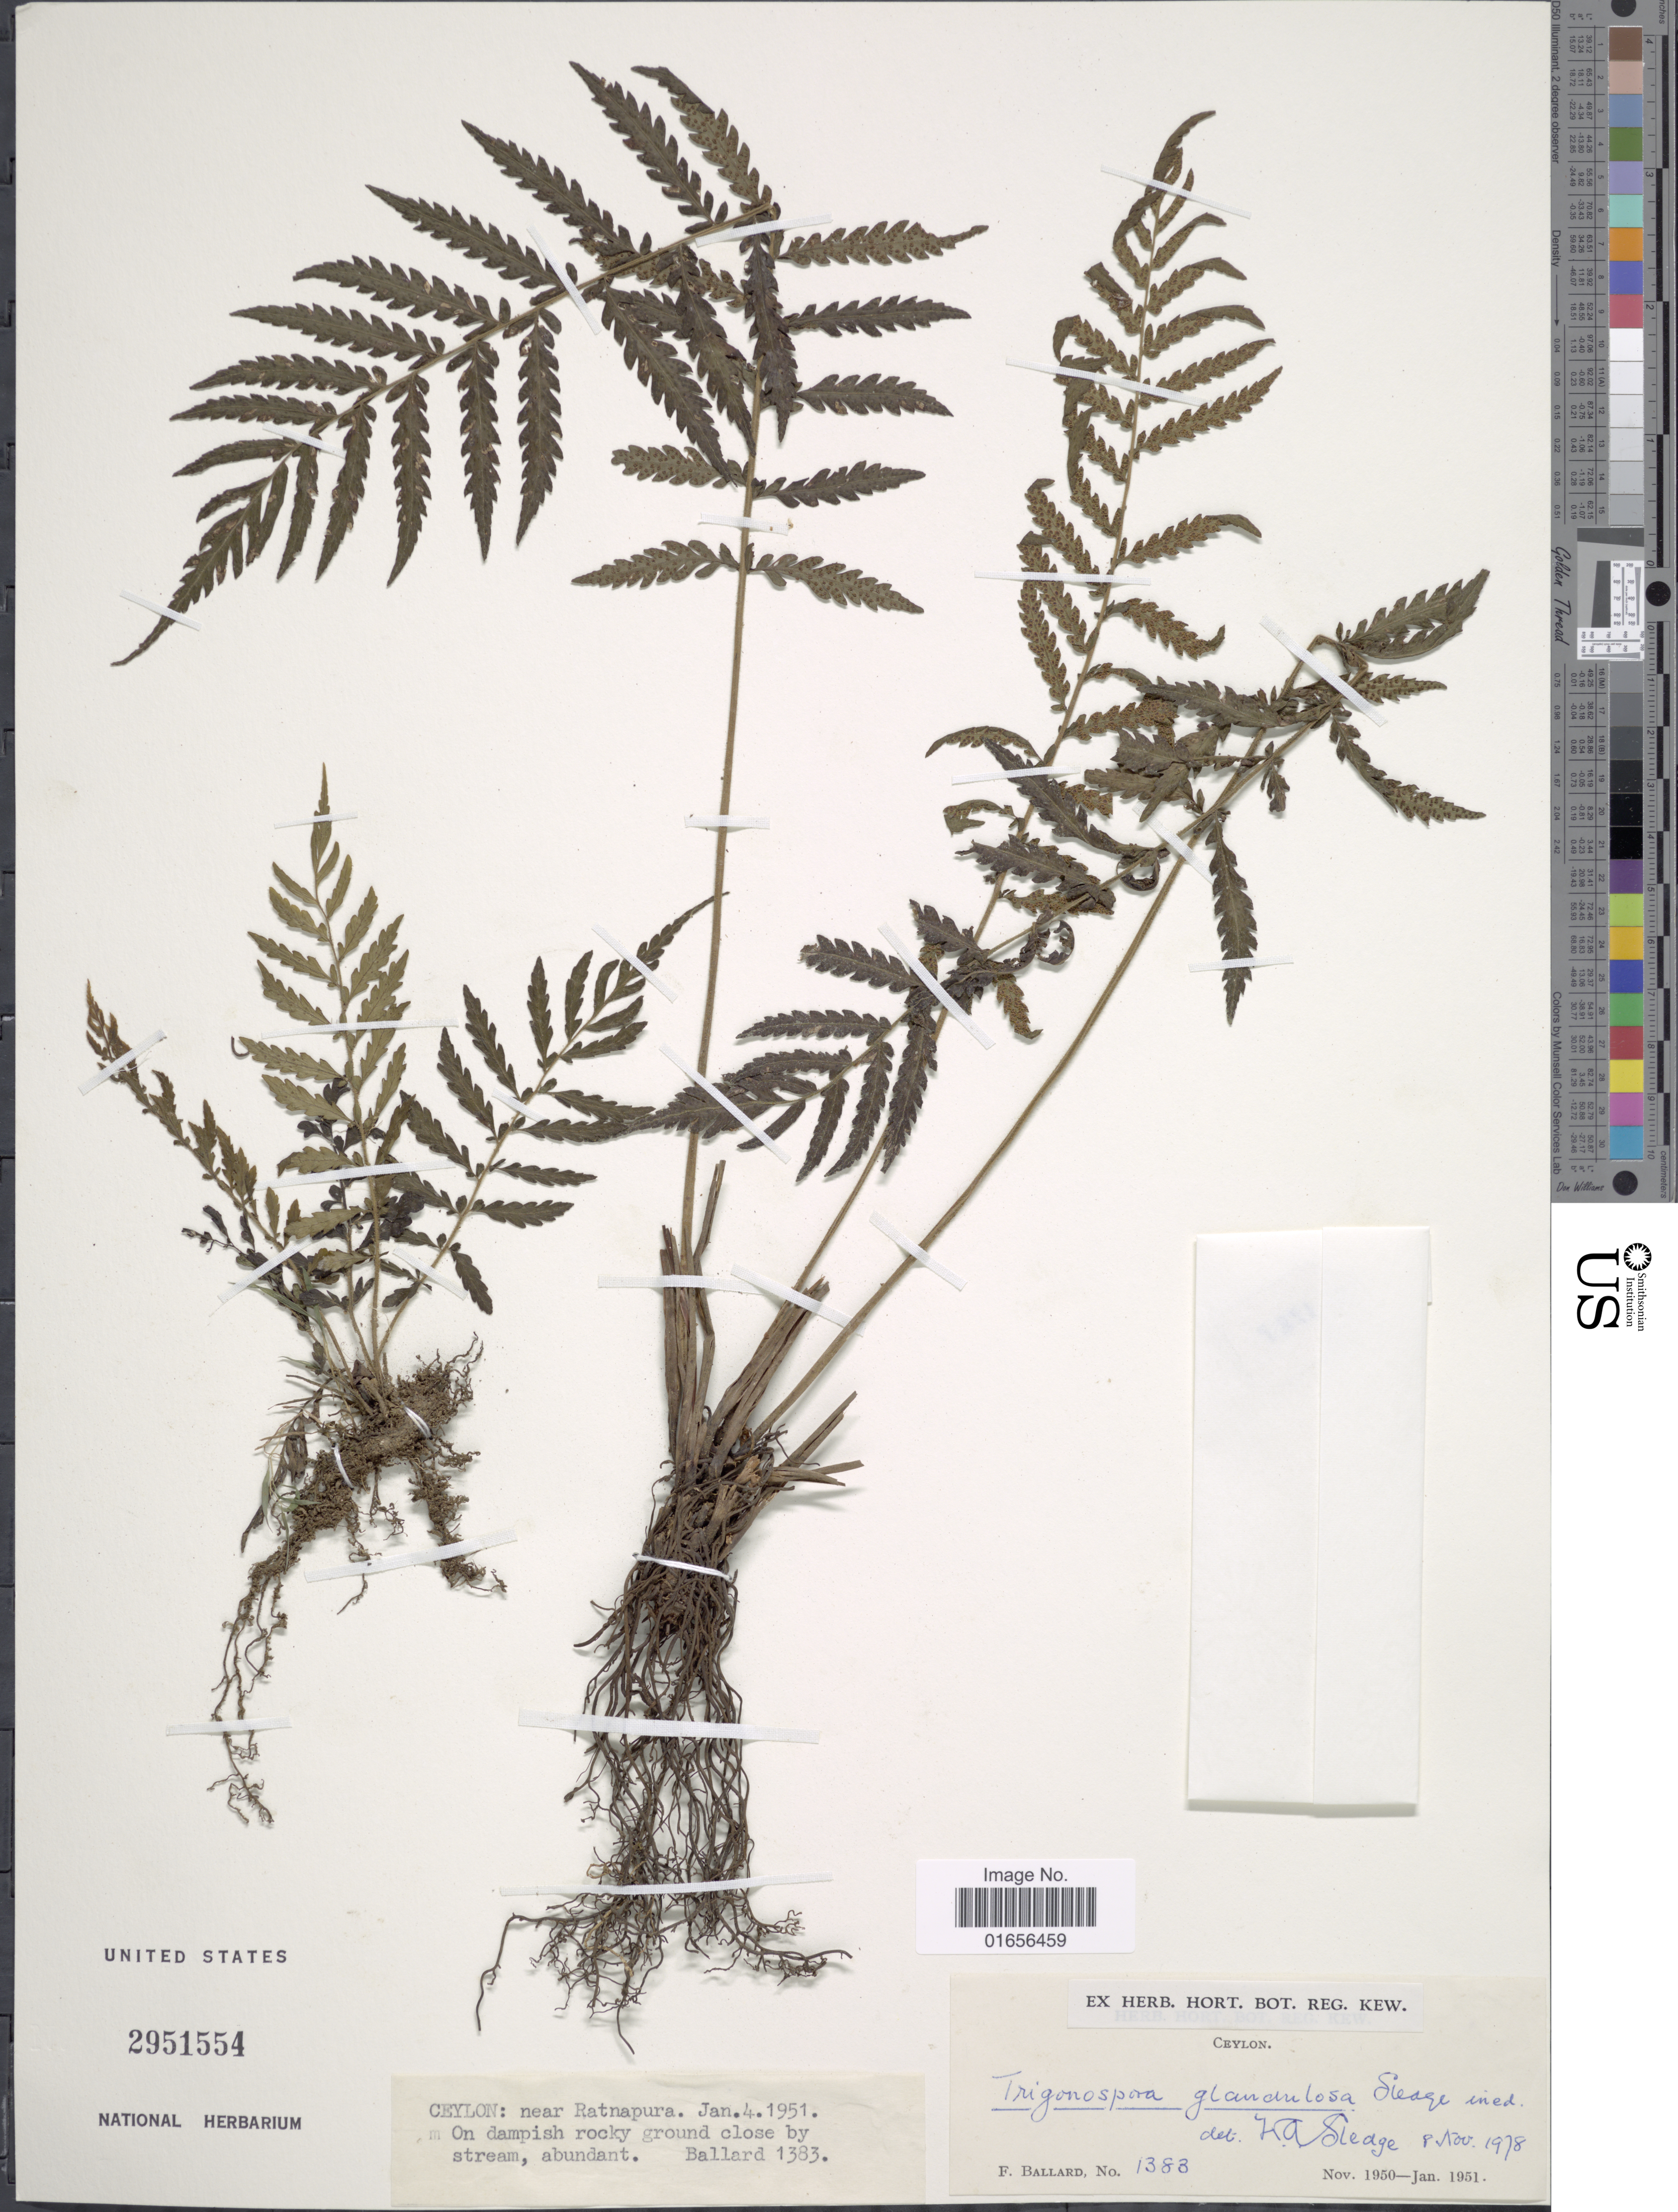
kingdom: Plantae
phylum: Tracheophyta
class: Polypodiopsida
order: Polypodiales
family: Thelypteridaceae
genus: Trigonospora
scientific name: Trigonospora glandulosa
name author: Sledge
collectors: F. Ballard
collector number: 1383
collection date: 1950-11/1951-01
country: Sri Lanka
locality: Ceylon: near Ratnapura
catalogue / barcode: US 2951554